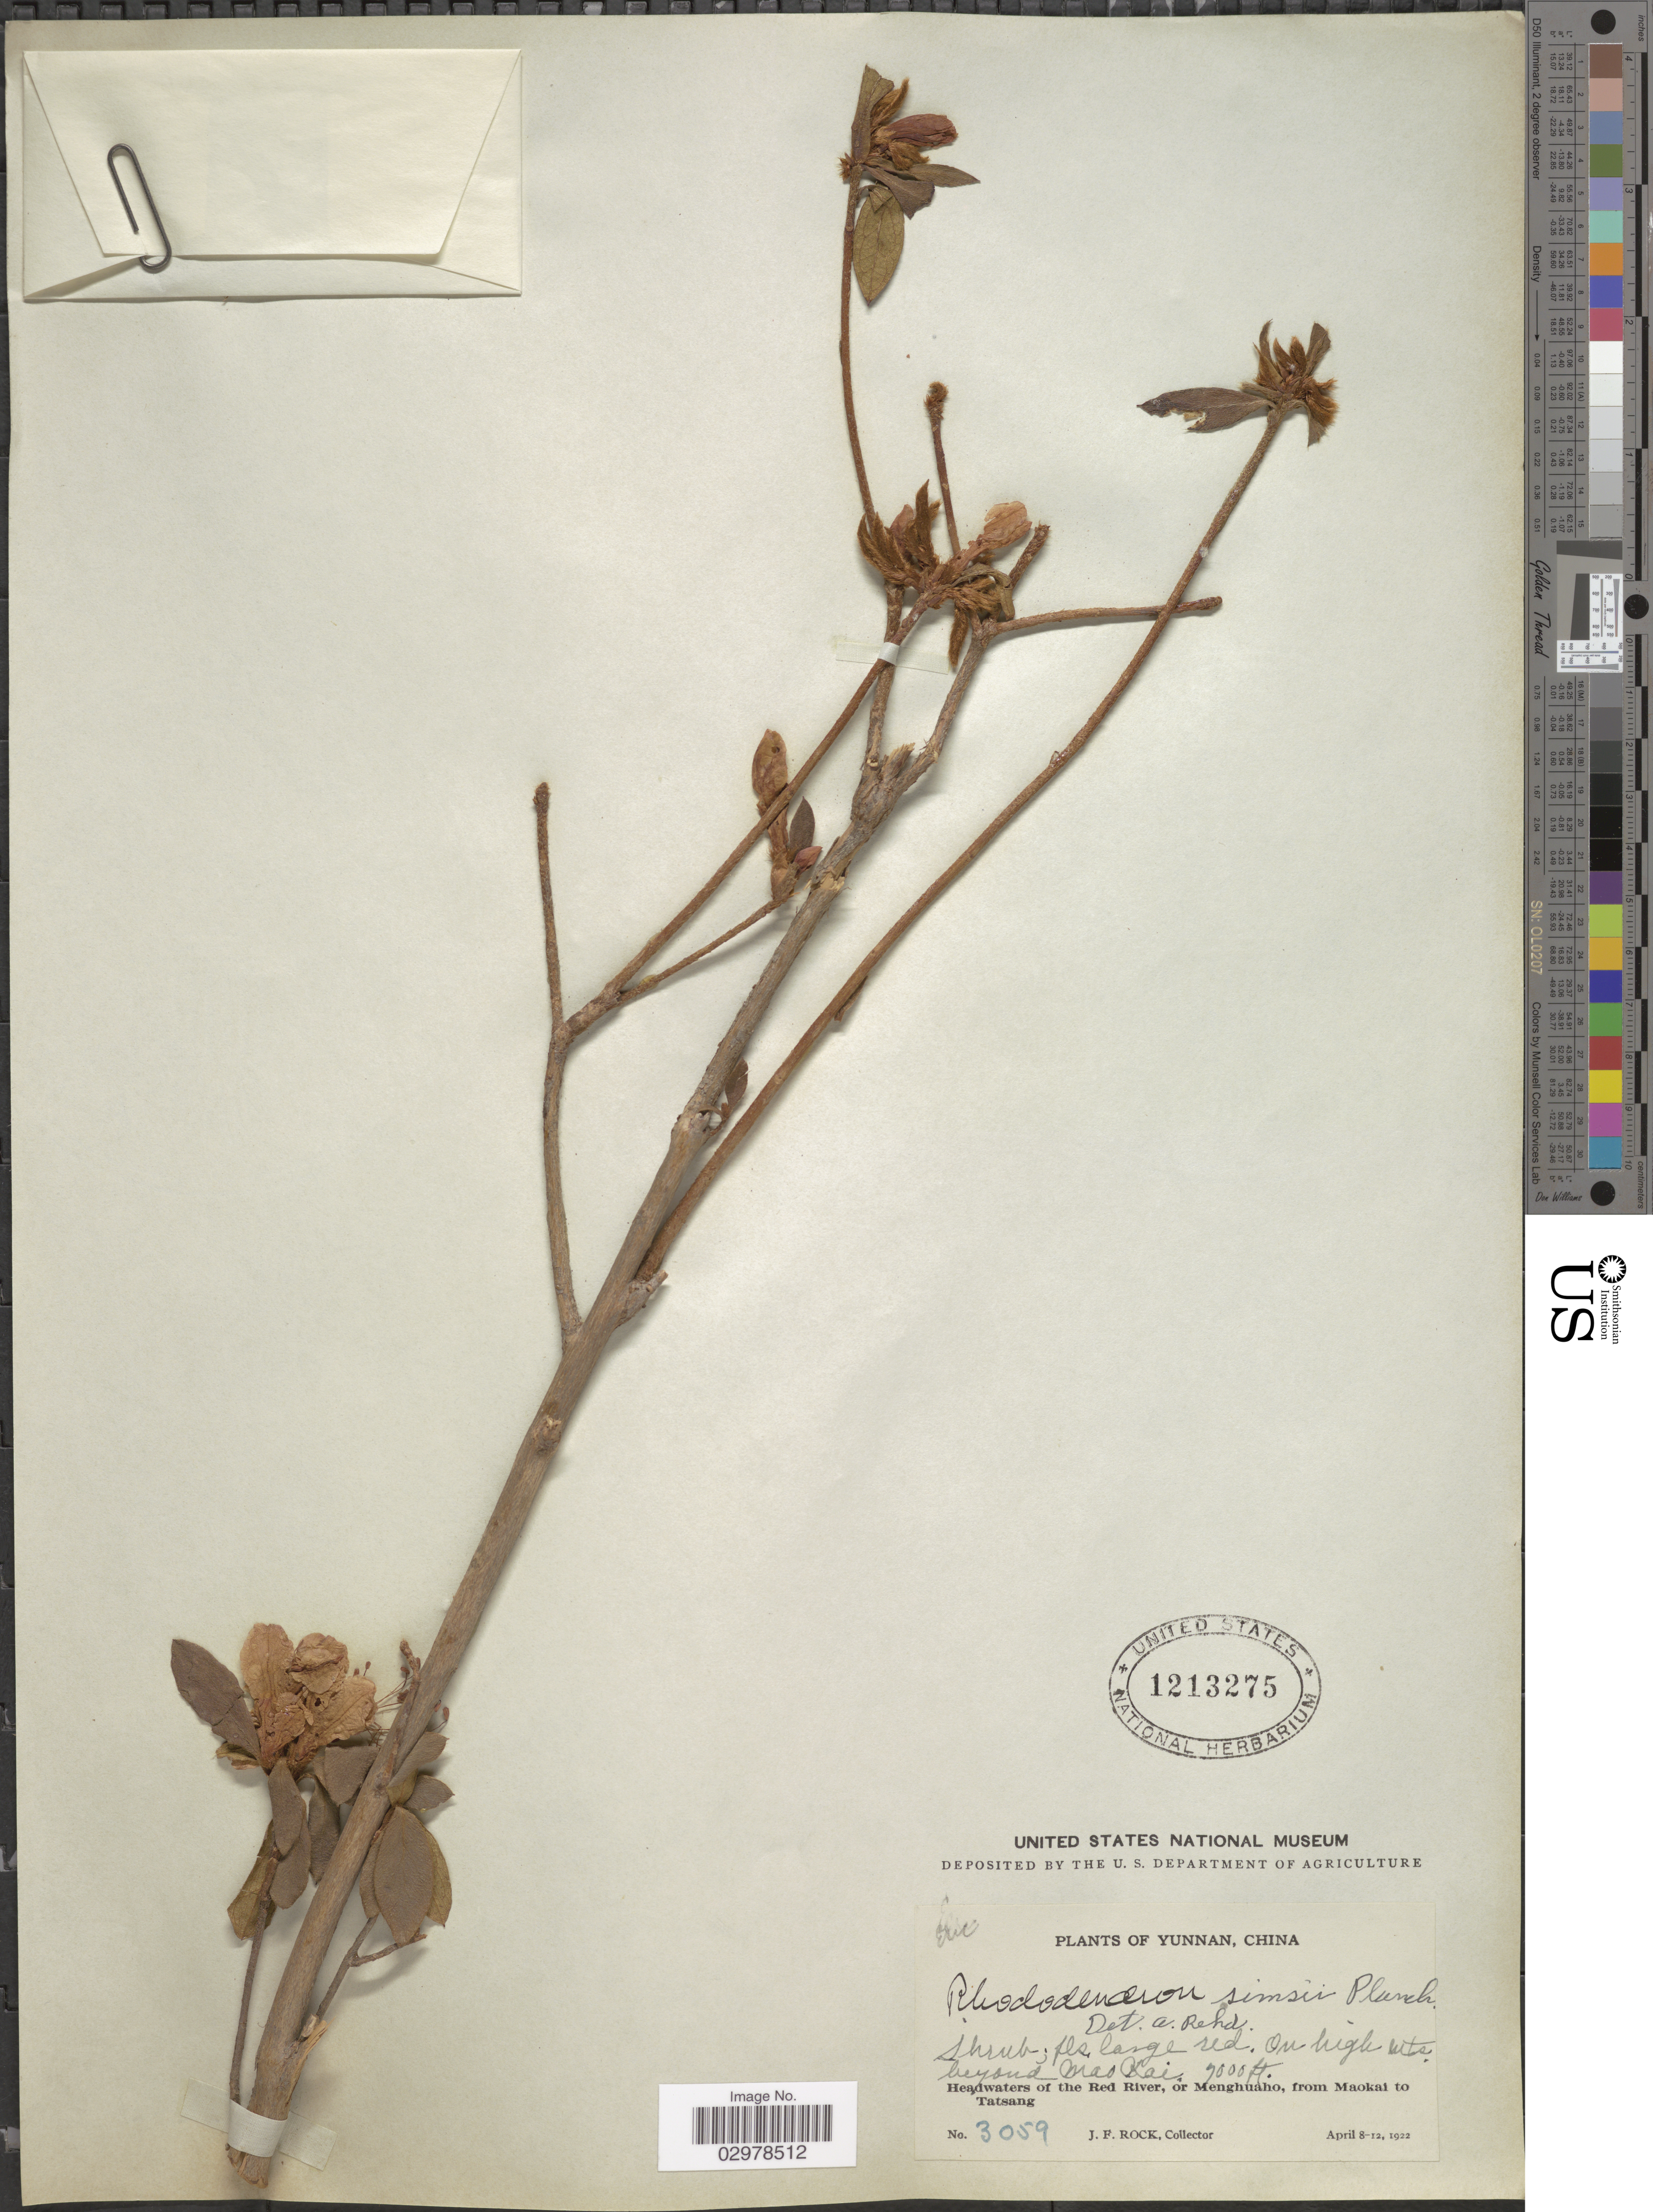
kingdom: Plantae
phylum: Tracheophyta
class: Magnoliopsida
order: Ericales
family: Ericaceae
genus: Rhododendron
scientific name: Rhododendron simsii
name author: Planch.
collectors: J. Rock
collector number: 3059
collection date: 1922-04-08/1922-04-12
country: China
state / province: Yunnan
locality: On high mts. beyond Mao Kai. Headwaters of the Red River, or Menghuaho, from Maokai to Tatsang.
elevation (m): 2743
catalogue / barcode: US 1213275